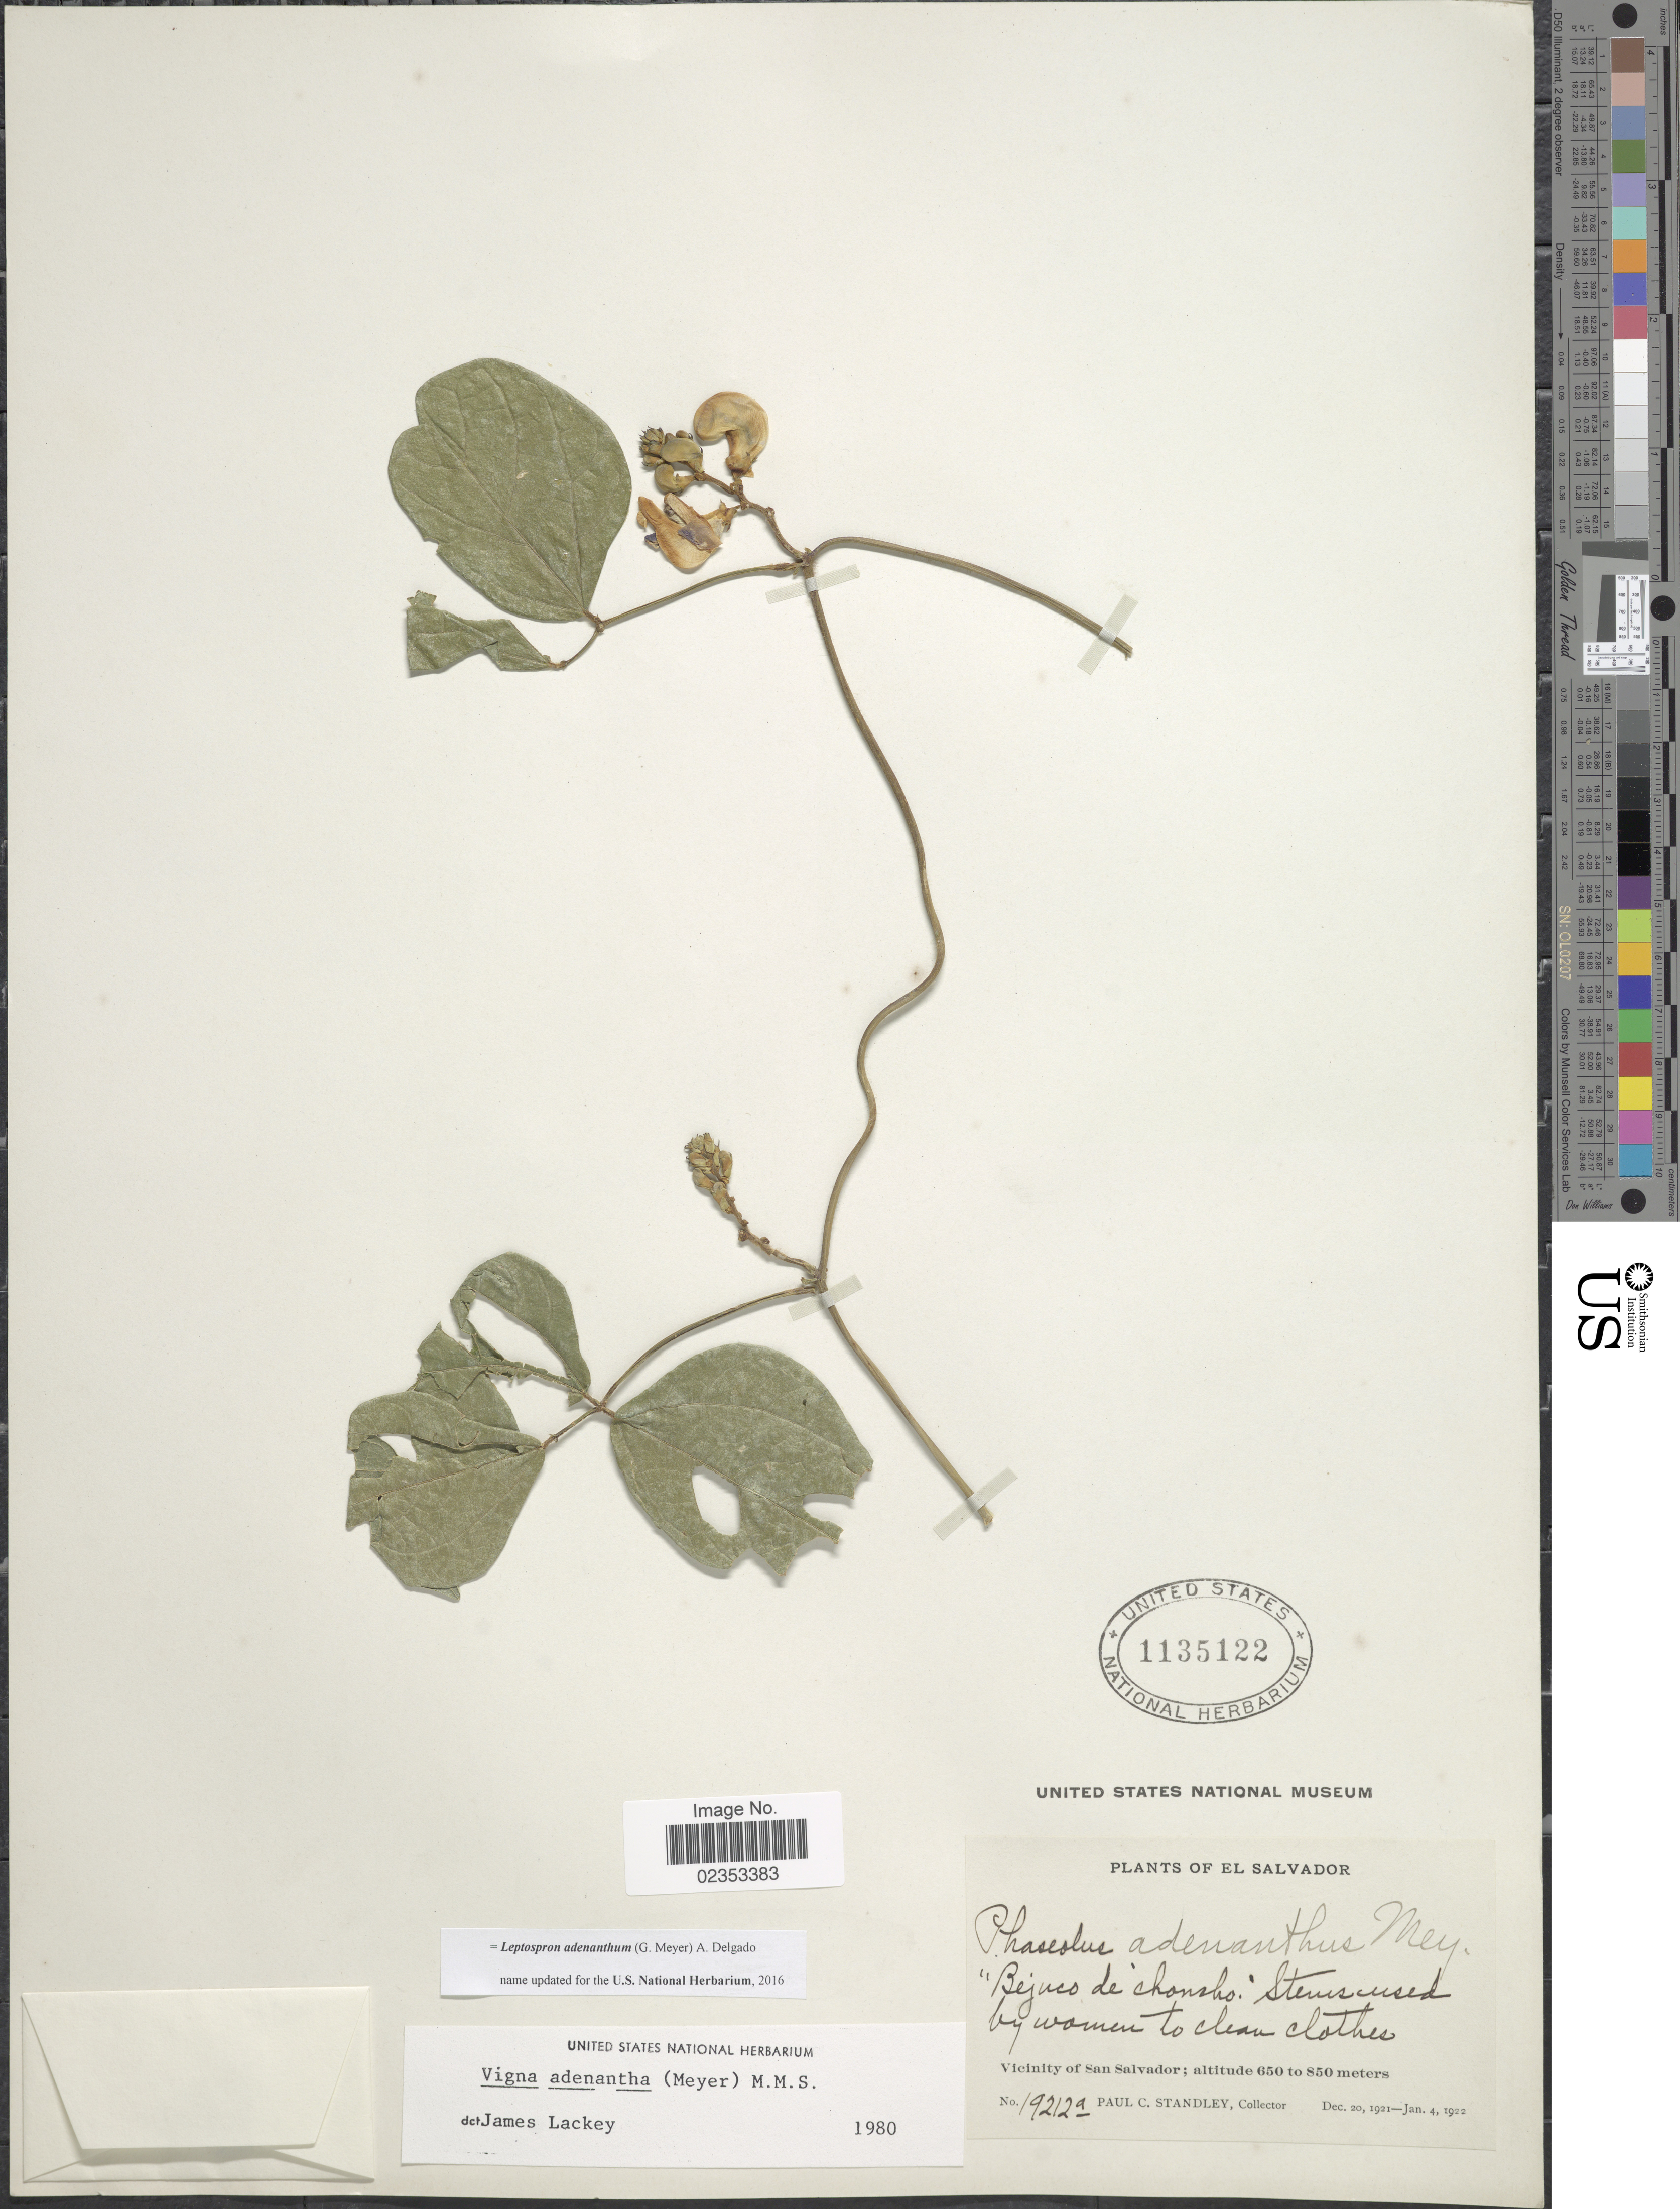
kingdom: Plantae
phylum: Tracheophyta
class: Magnoliopsida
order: Fabales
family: Fabaceae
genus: Leptospron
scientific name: Leptospron adenanthum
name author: (G. Mey.) A. Delgado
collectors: P. C. Standley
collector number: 19212a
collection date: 1921-12-20/1922-01-04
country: El Salvador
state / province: San Salvador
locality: Vicinity of San Salvador.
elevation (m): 650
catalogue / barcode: US 1135122